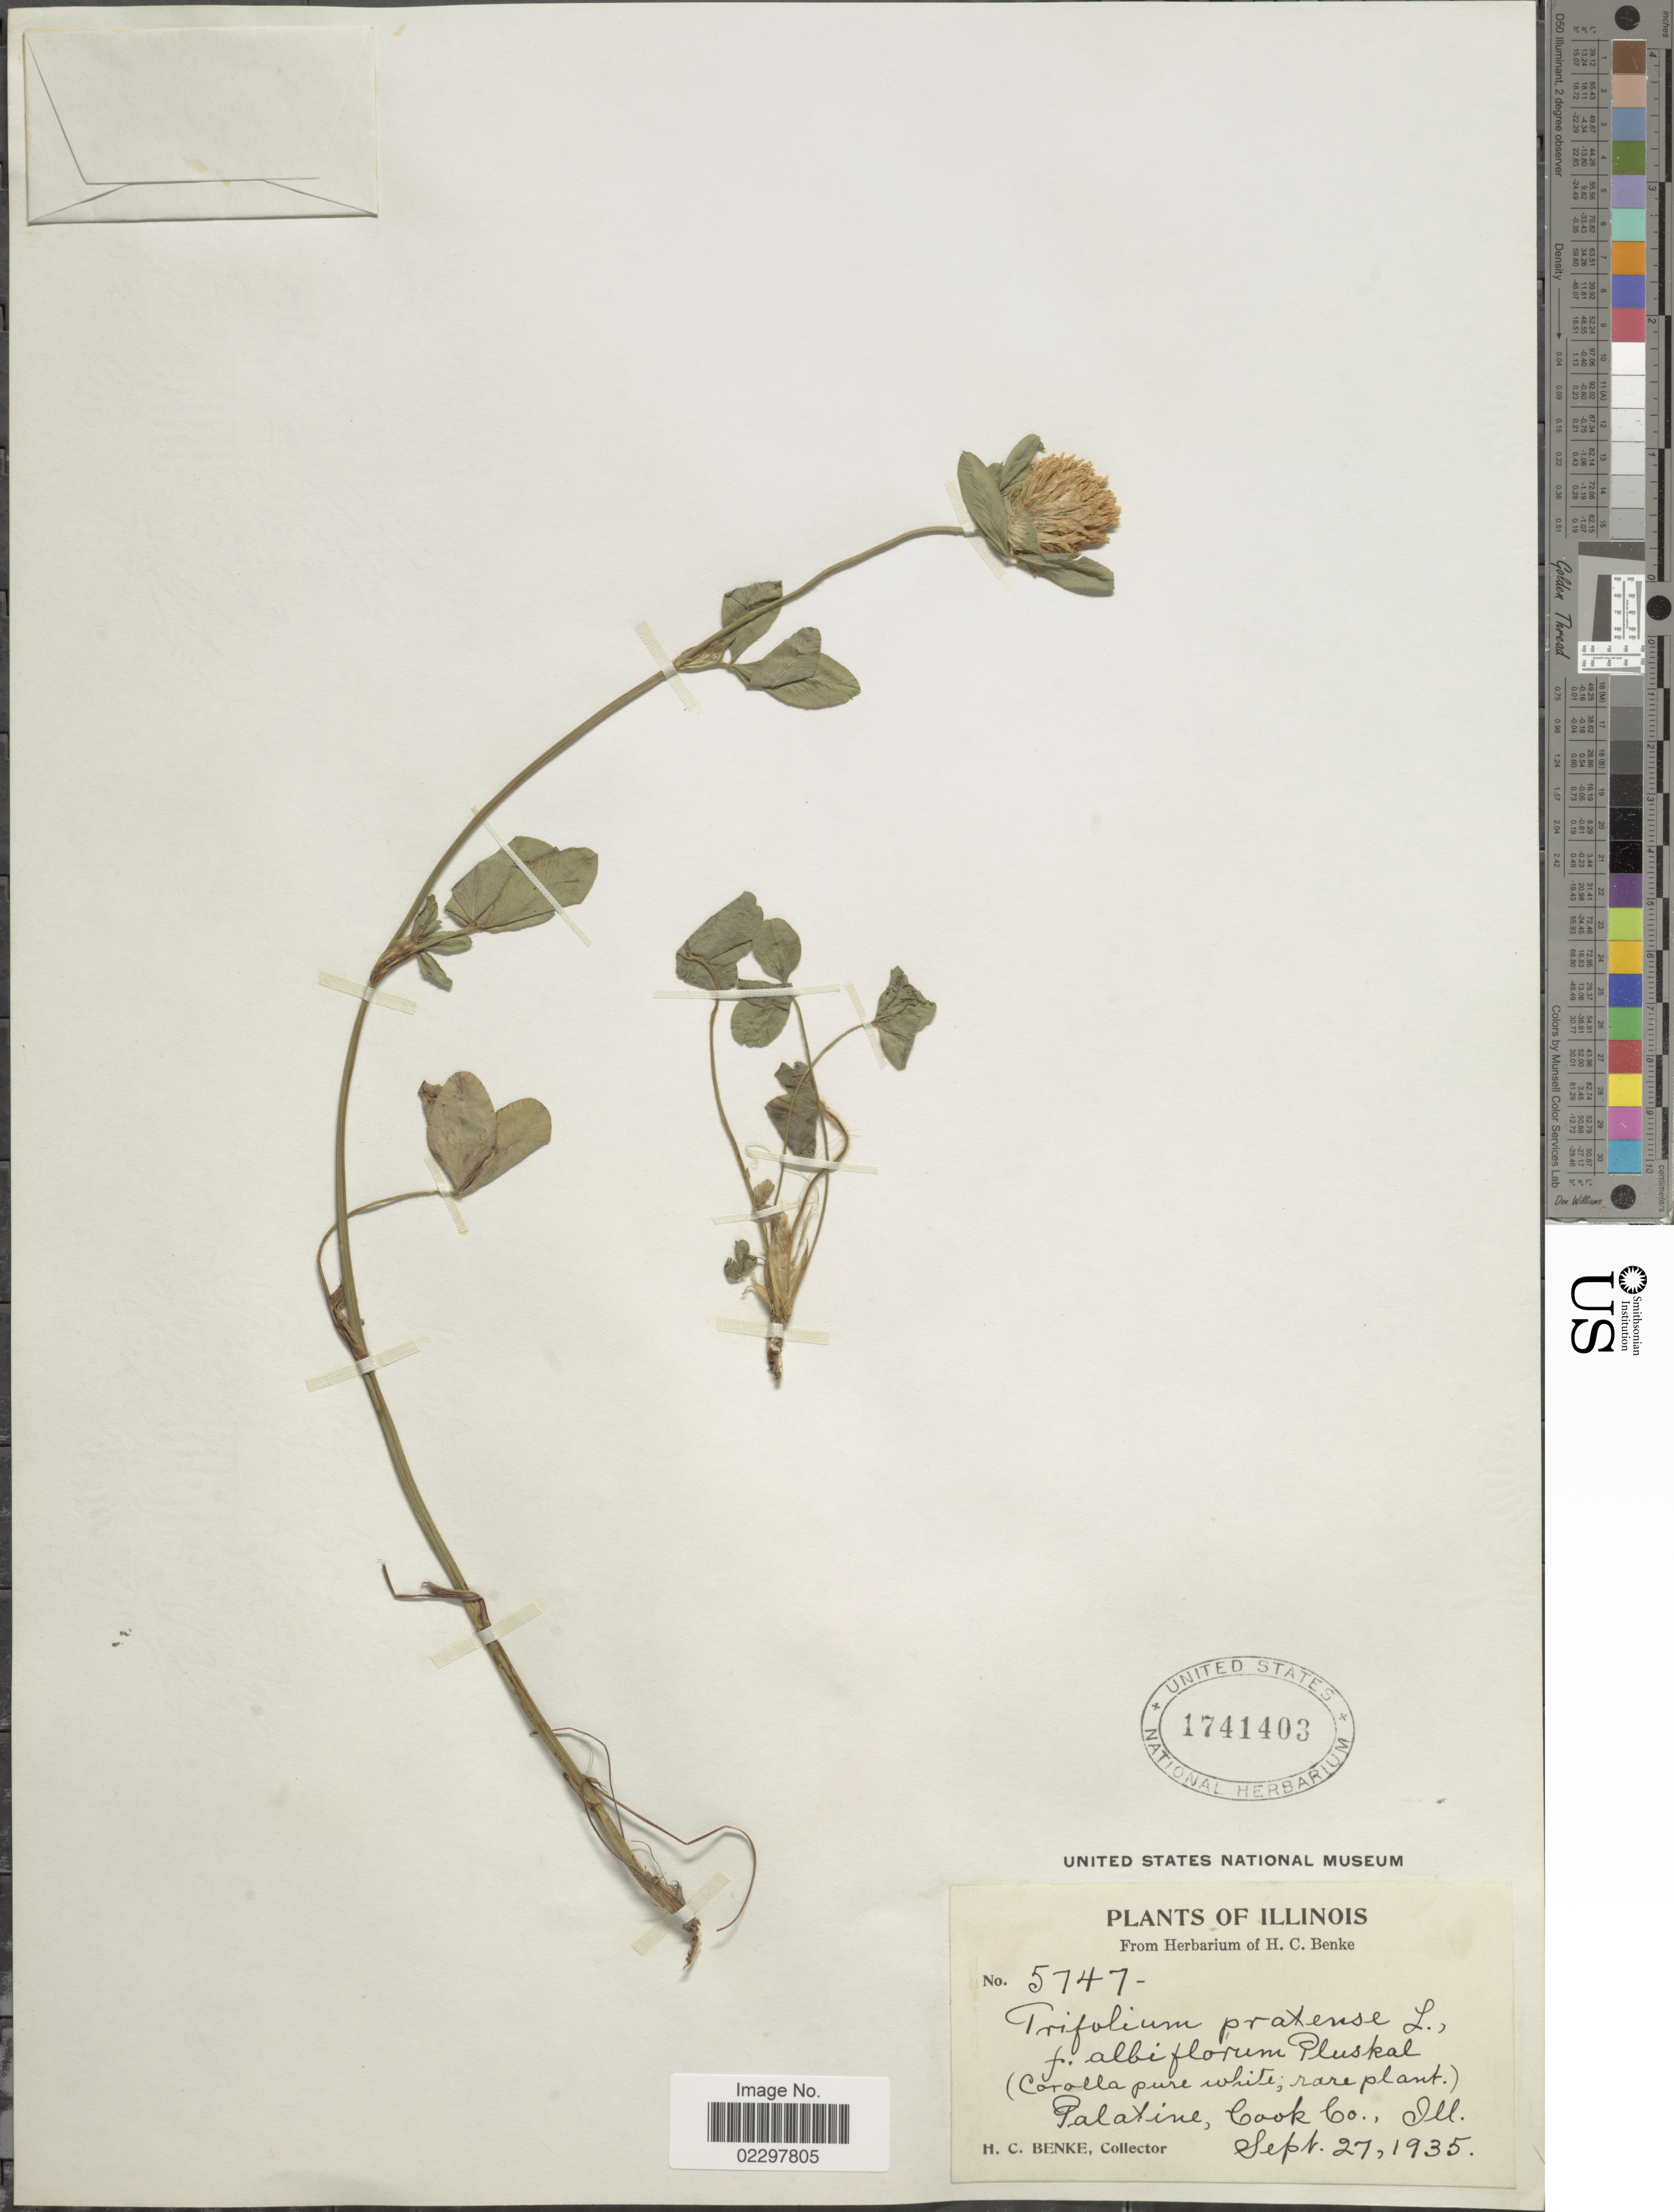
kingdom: Plantae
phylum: Tracheophyta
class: Magnoliopsida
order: Fabales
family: Fabaceae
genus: Trifolium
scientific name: Trifolium pratense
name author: L.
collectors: H. Benke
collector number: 5747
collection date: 1935-09-27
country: United States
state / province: Illinois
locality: Palatine, Cook Co.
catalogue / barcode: US 1741403